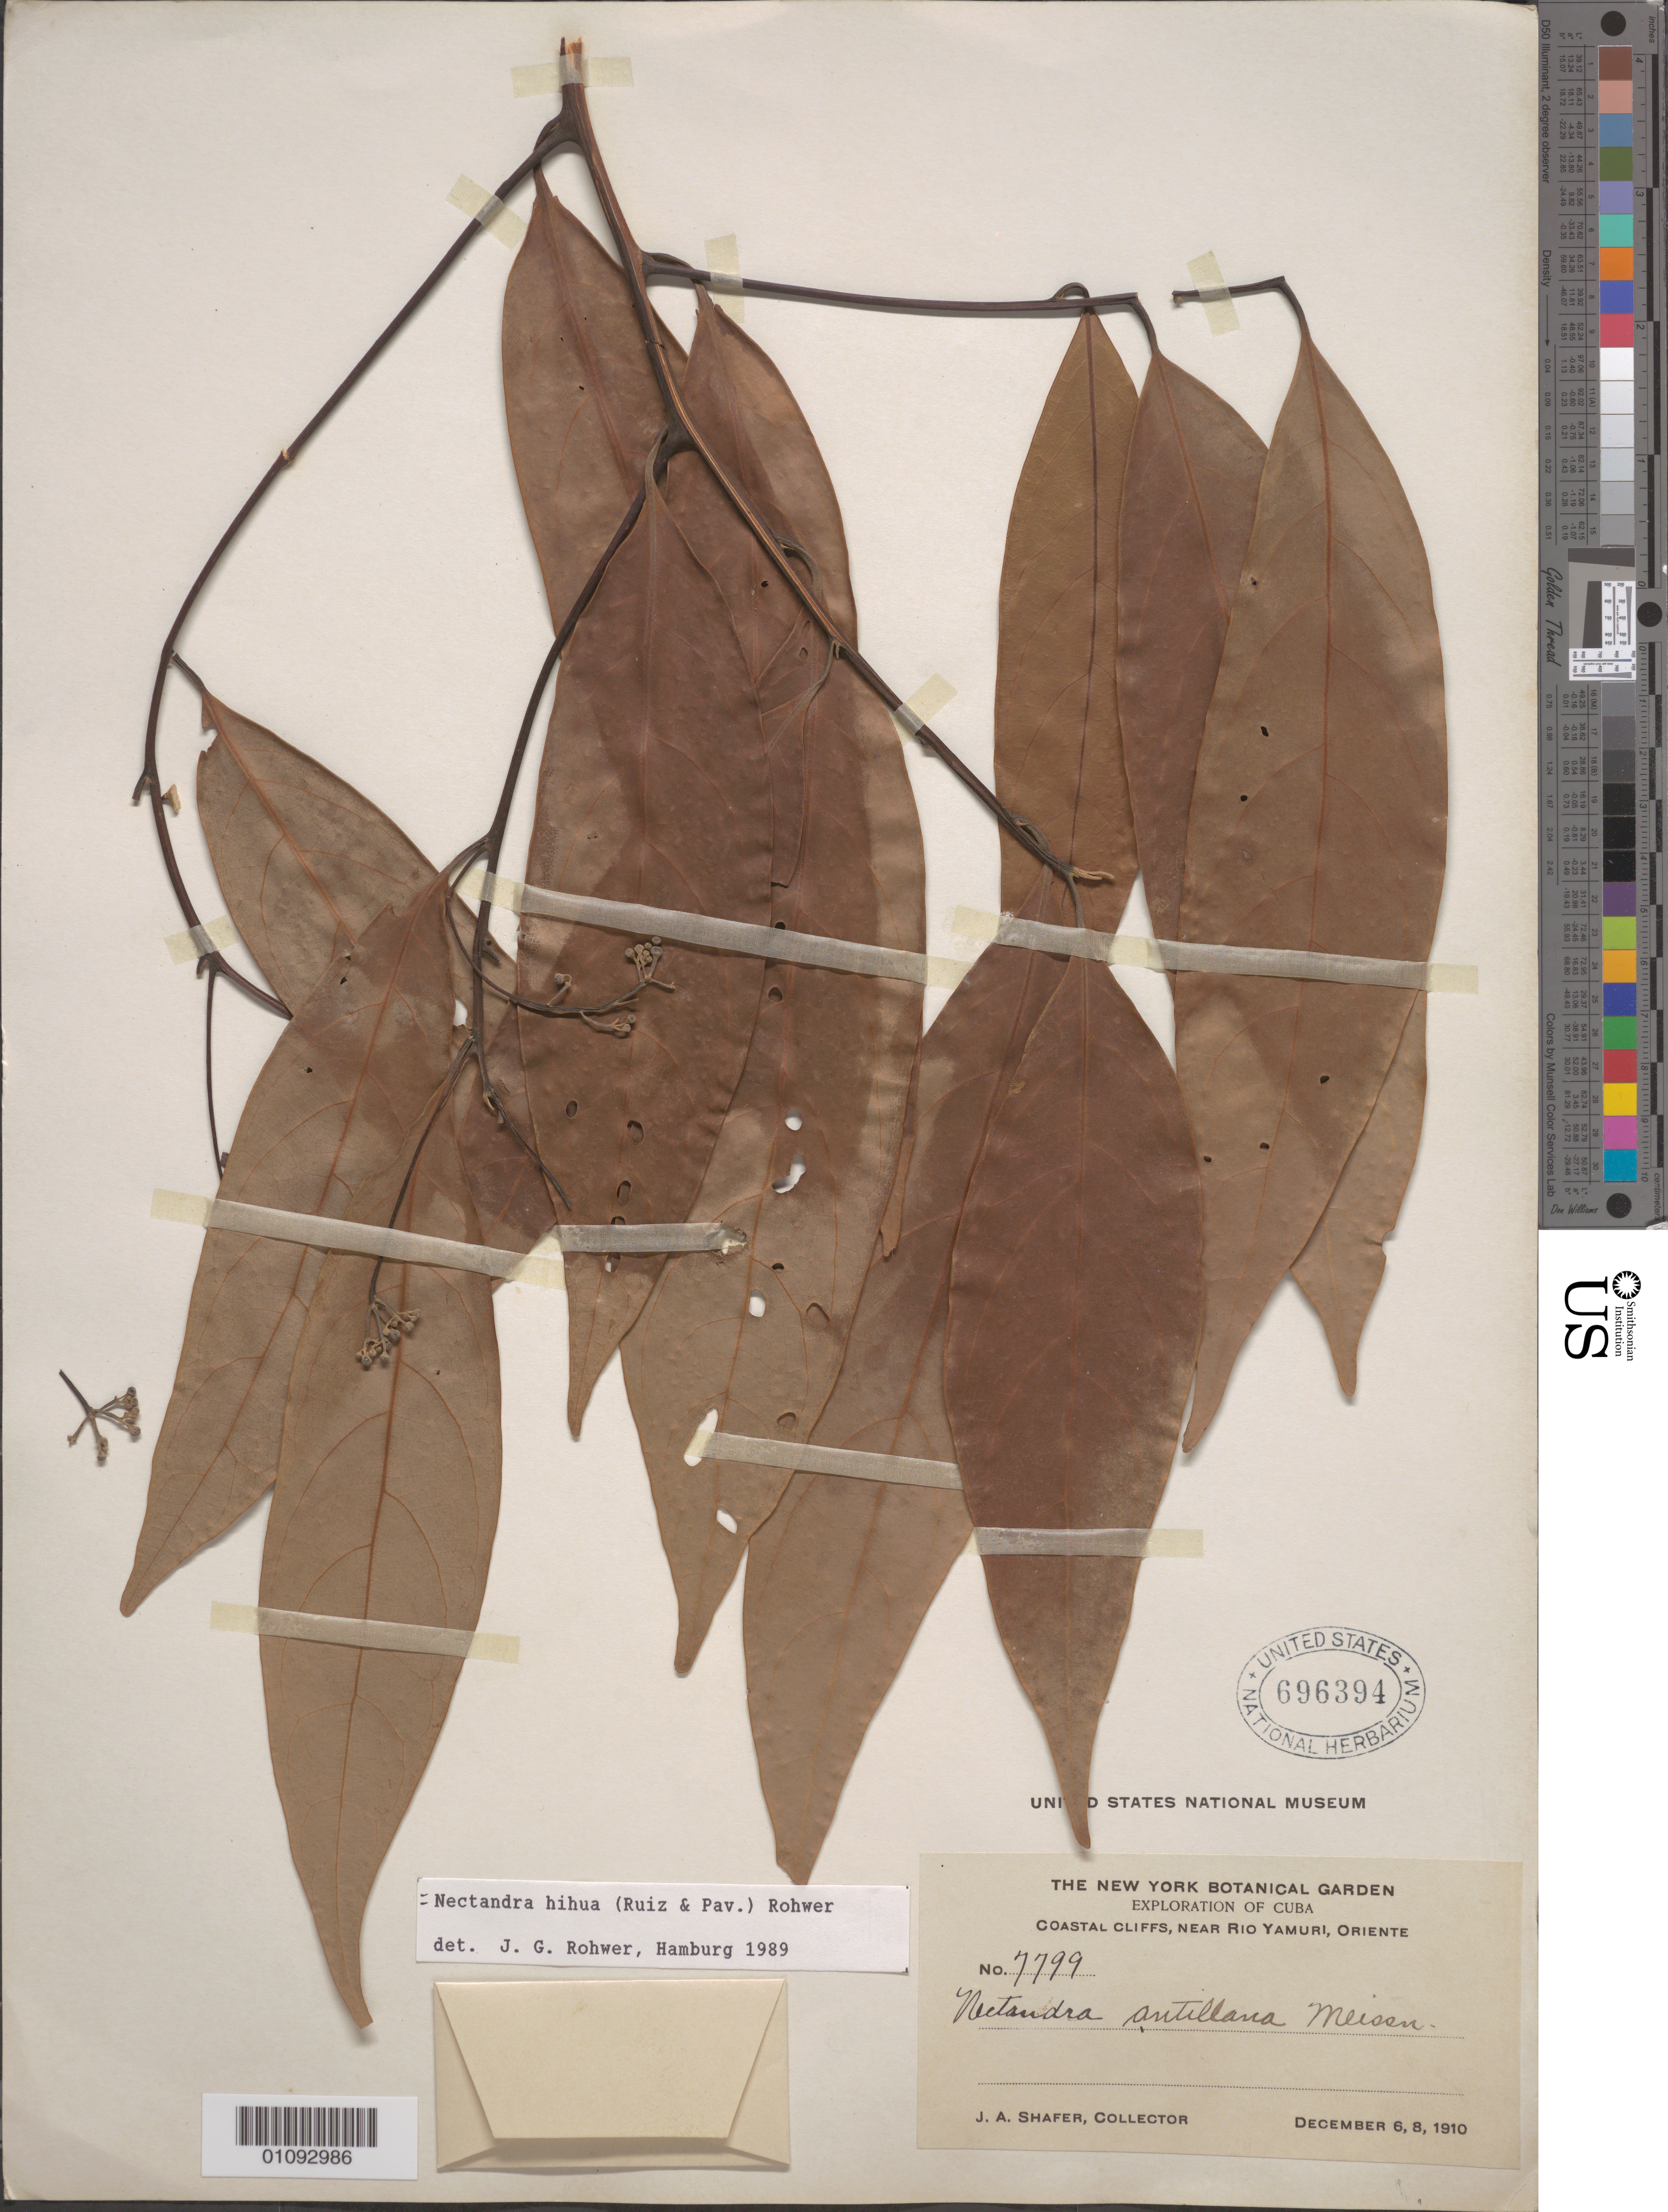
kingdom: Plantae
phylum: Tracheophyta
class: Magnoliopsida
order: Laurales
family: Lauraceae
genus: Nectandra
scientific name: Nectandra hihua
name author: (Ruiz & Pav.) Rohwer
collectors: J. A. Shafer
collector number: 7799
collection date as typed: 06 Dec 1910 to 08 Dec 1910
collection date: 1910-12-06/1910-12-08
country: Cuba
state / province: Oriente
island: Cuba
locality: Coastal Cliffs, near Rio Yamuri, Oriente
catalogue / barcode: US 696394